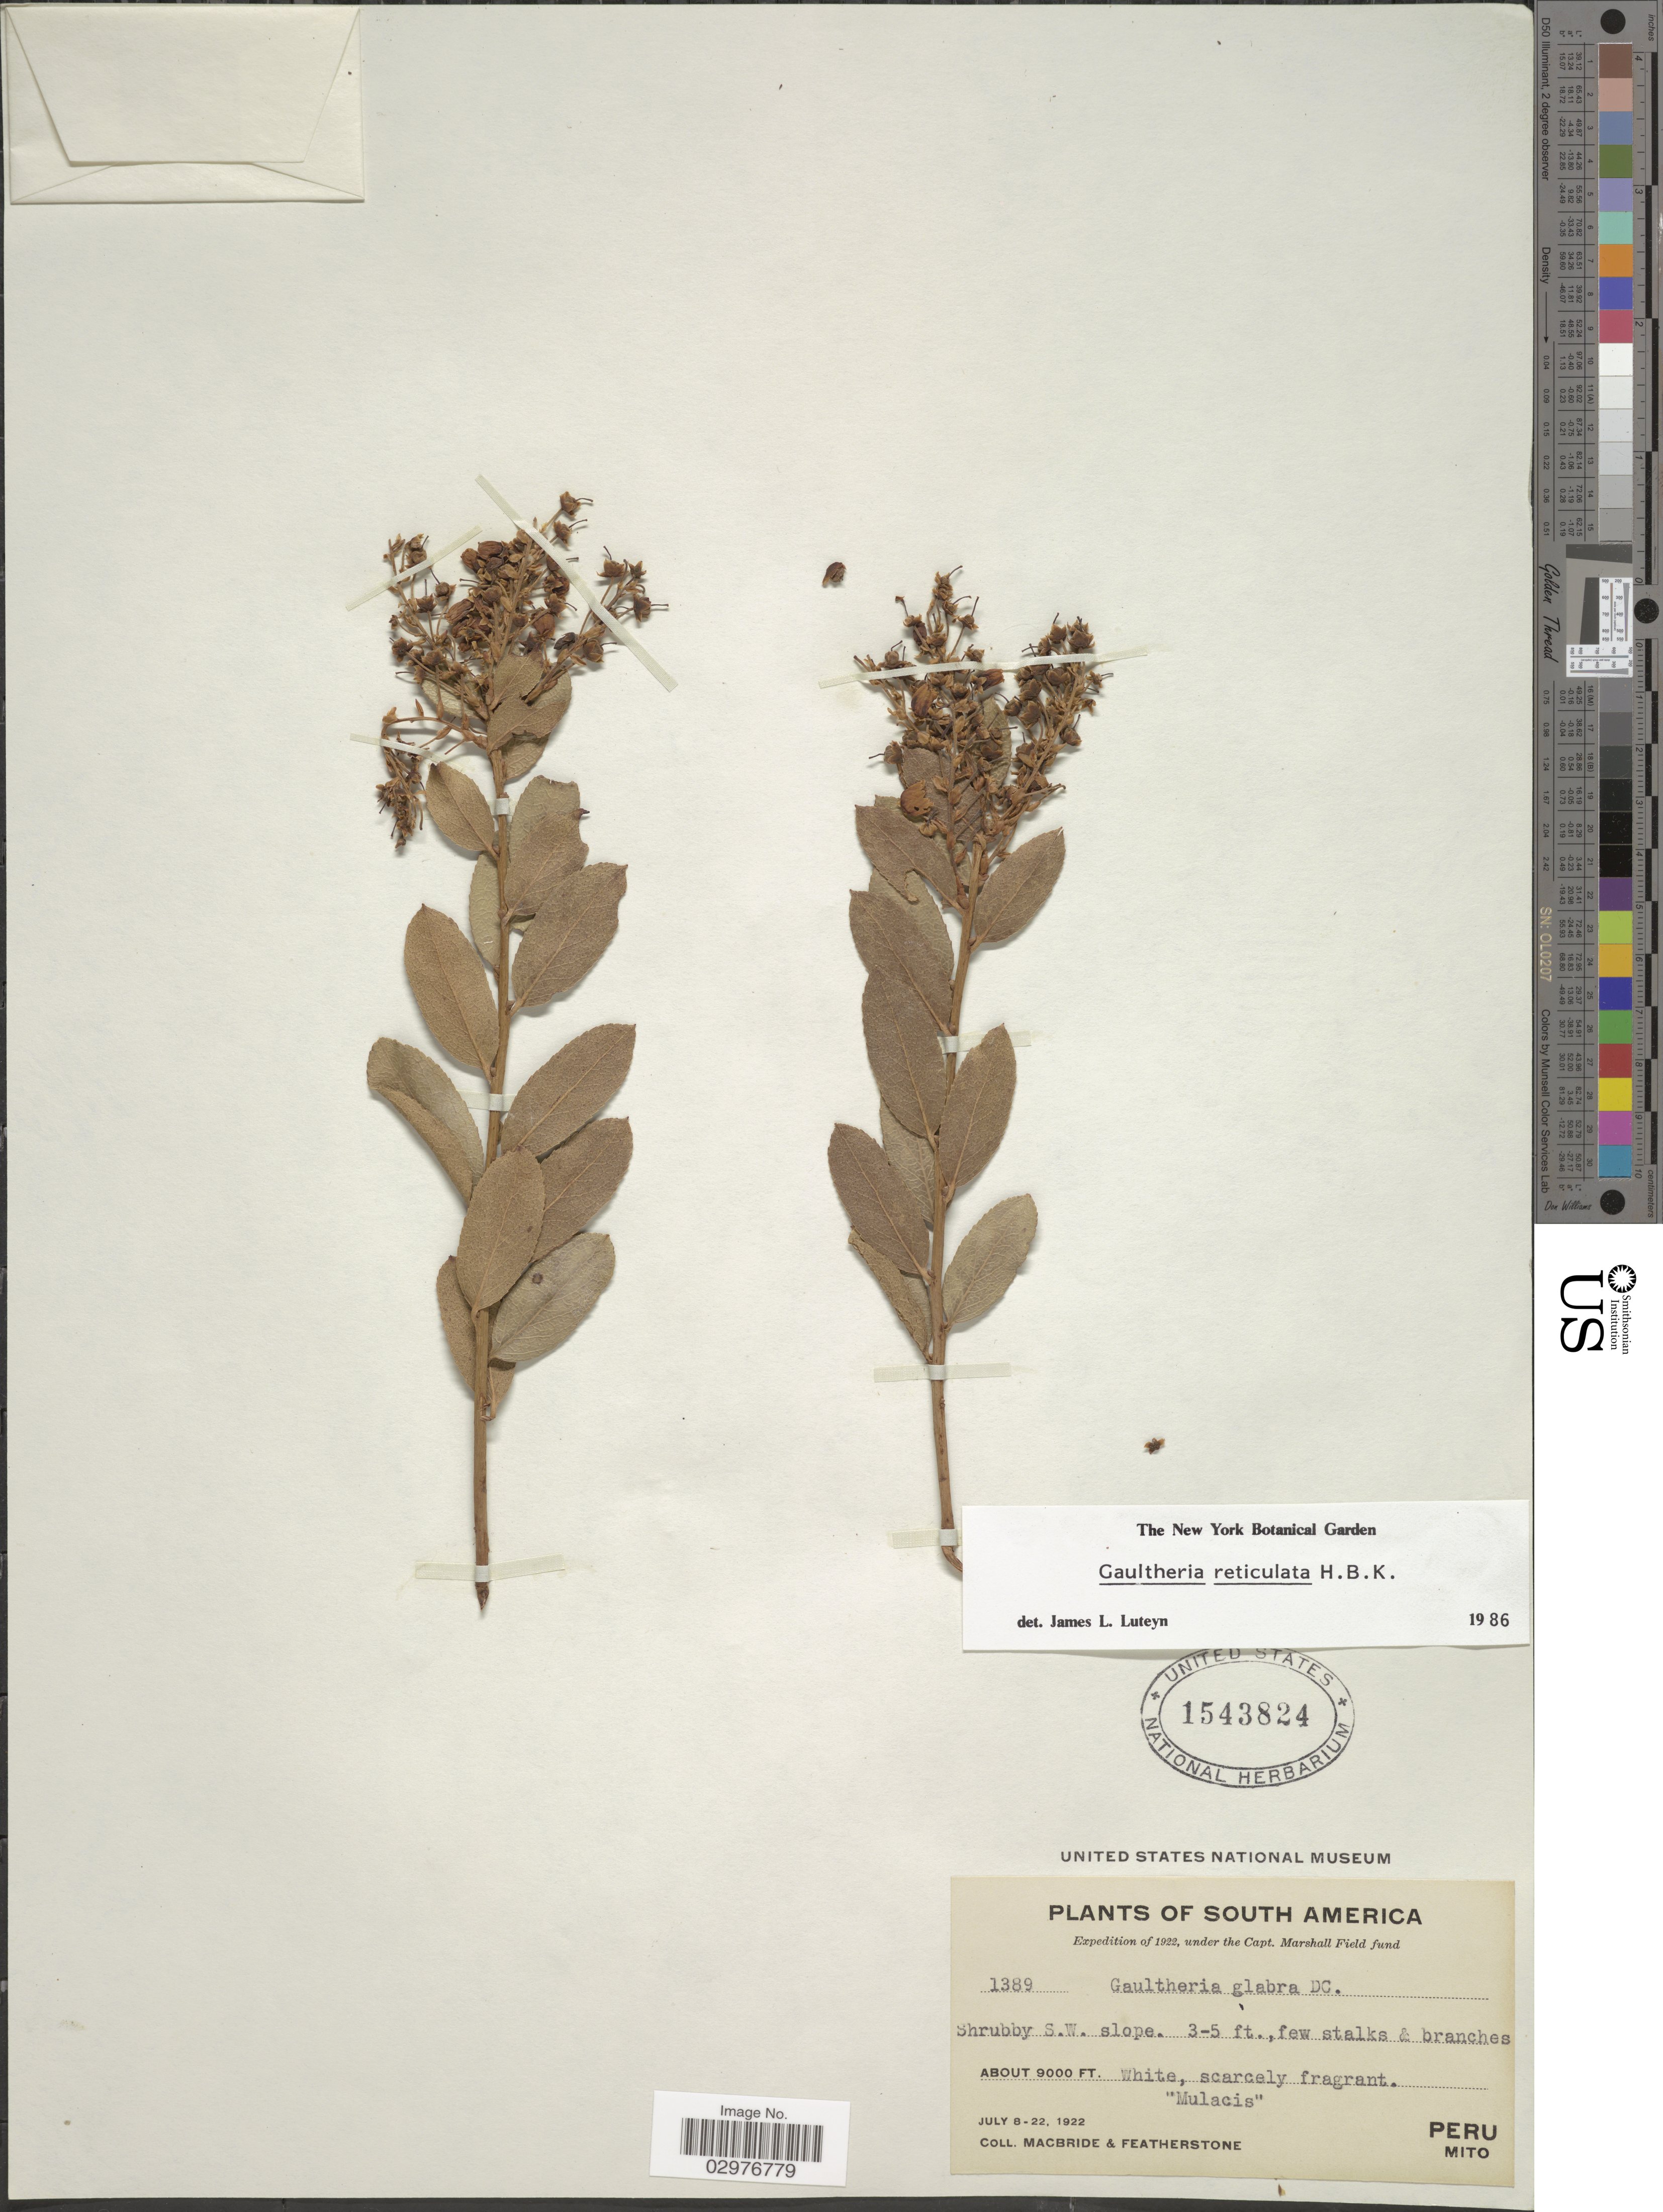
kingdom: Plantae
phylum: Tracheophyta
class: Magnoliopsida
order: Ericales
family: Ericaceae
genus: Gaultheria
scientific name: Gaultheria reticulata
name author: Kunth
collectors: Macbride, -- & -. Featherstone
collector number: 1389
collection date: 1922-07-08/1922-07-22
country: Peru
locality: S.W. slope. Mito.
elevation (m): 2743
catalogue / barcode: US 1543824